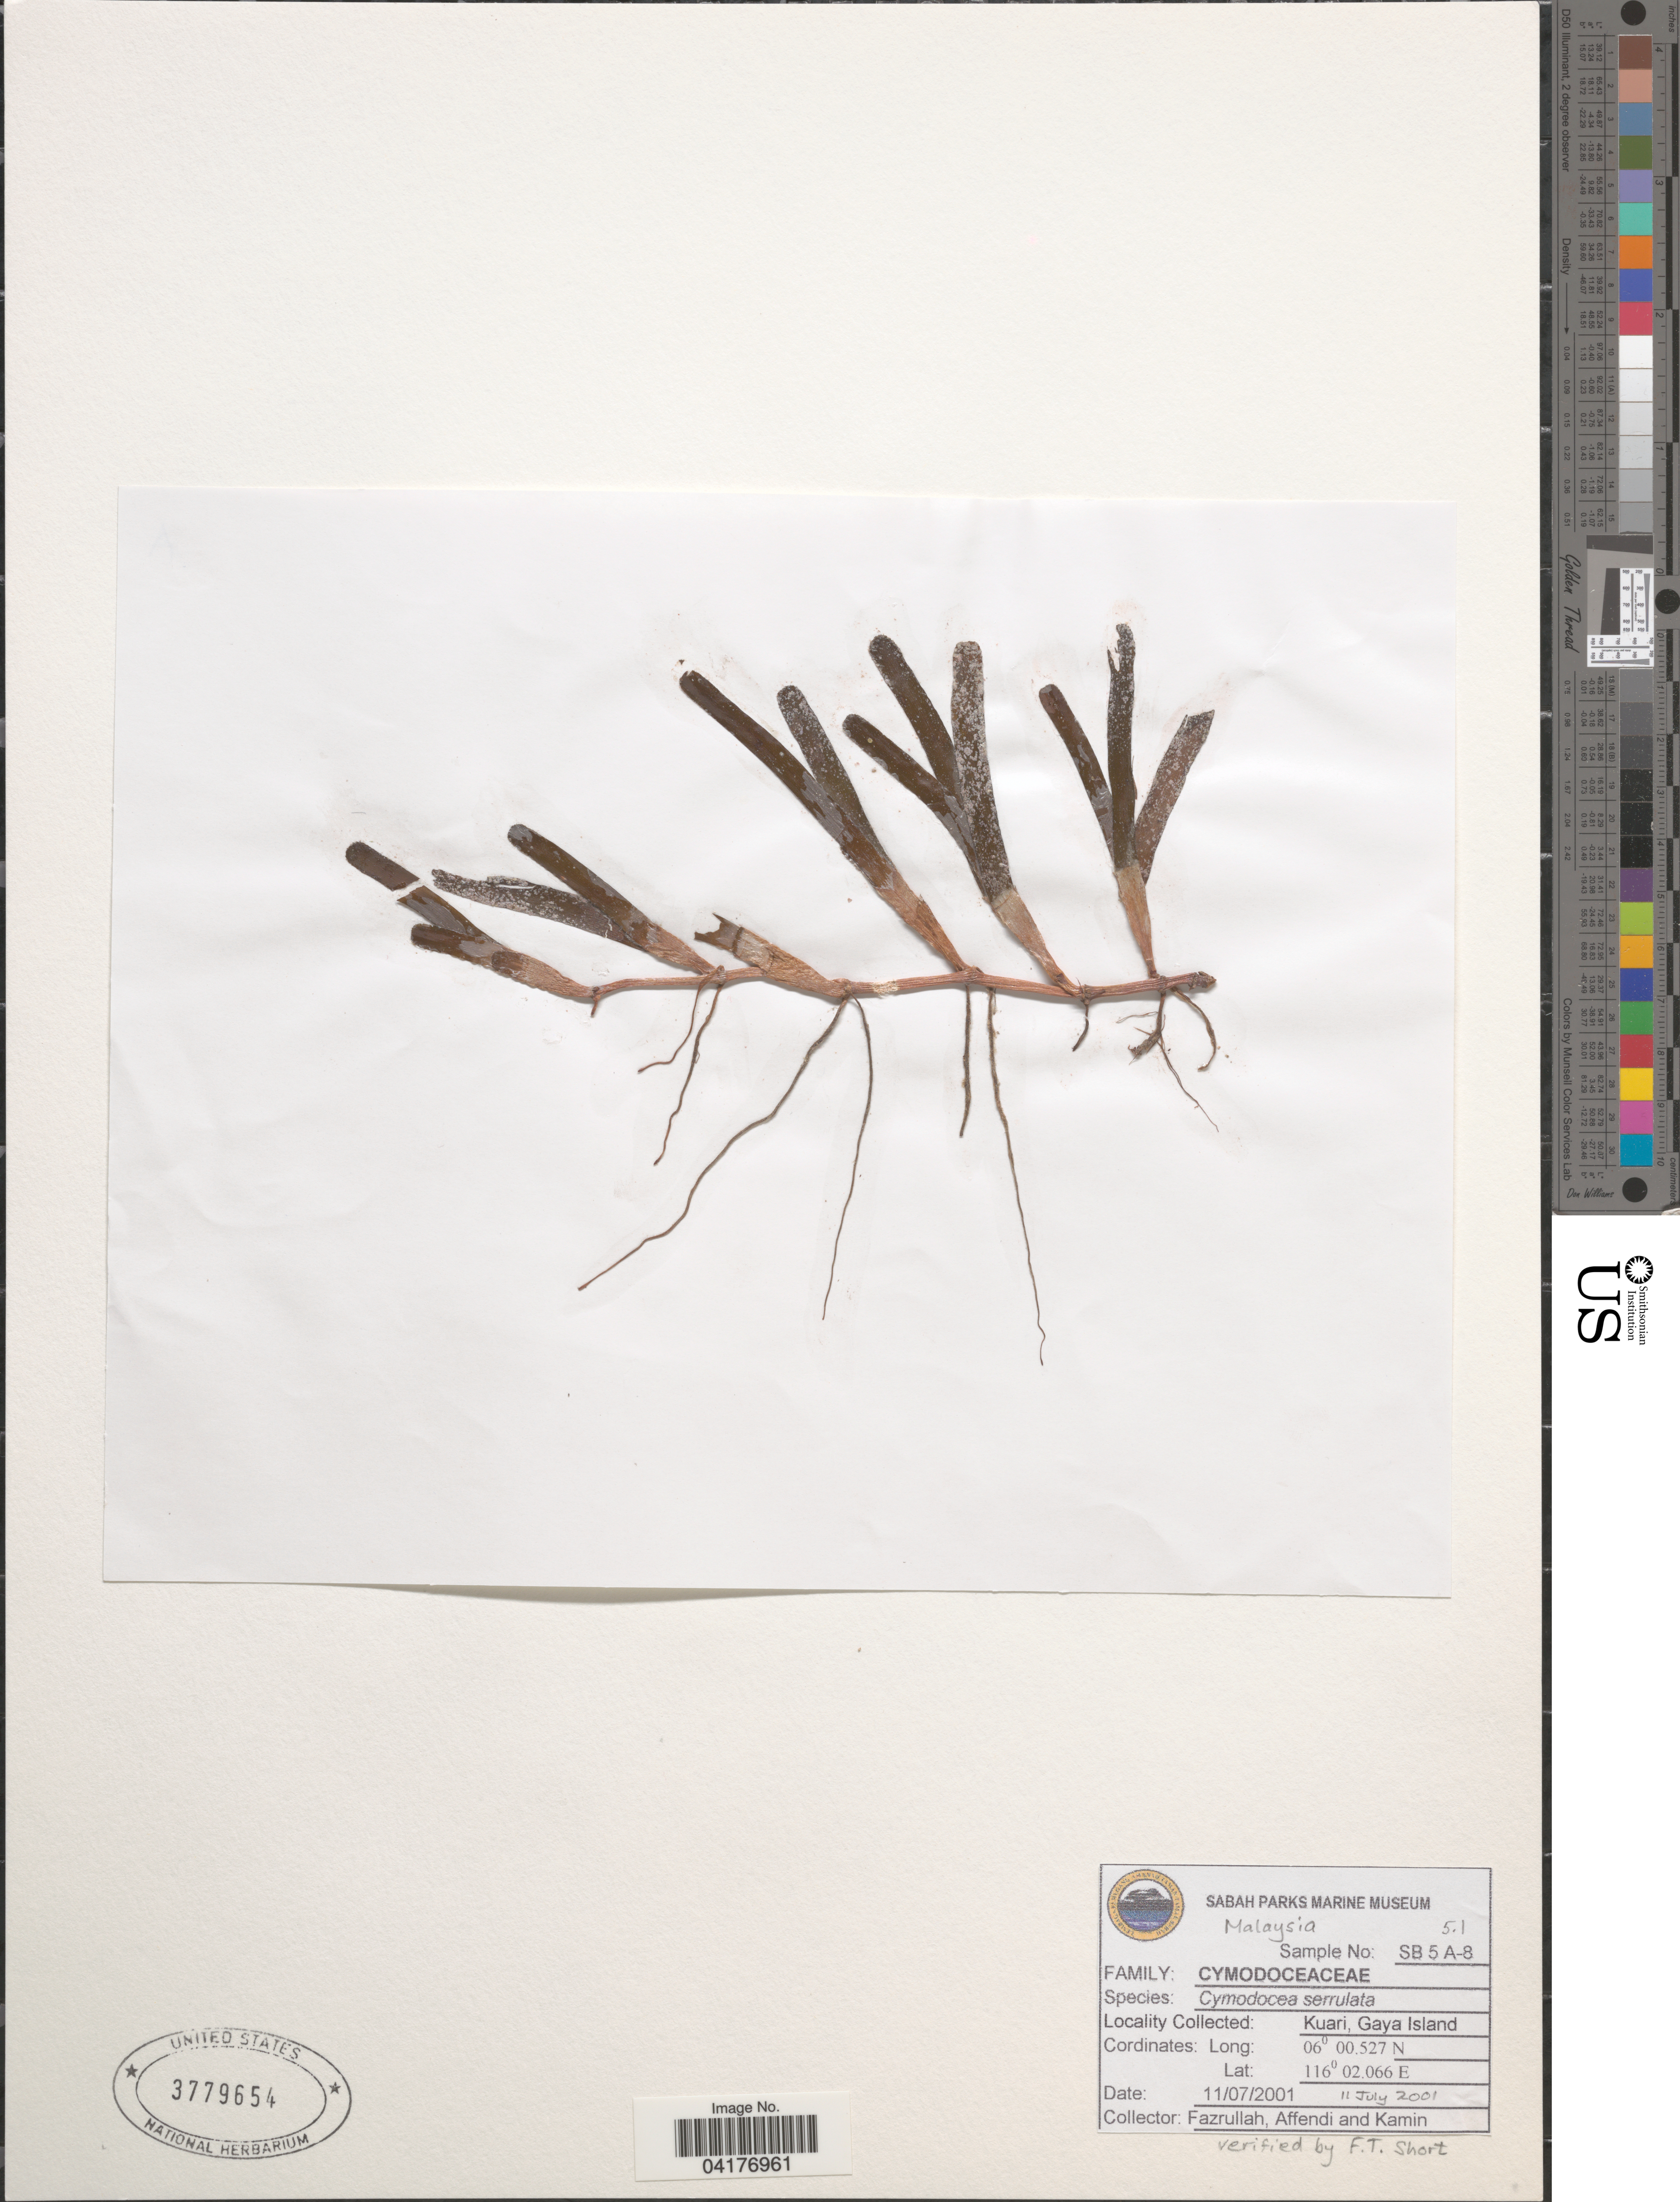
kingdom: Plantae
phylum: Tracheophyta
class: Liliopsida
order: Alismatales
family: Cymodoceaceae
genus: Cymodocea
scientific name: Cymodocea serrulata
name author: (R. Br.) Magnus & Ashers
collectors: Fazrullah, Affendi & Kamin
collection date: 2001-07-11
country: Malaysia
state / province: Sabah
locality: Kuari, Gaya Island.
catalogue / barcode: US 3779654